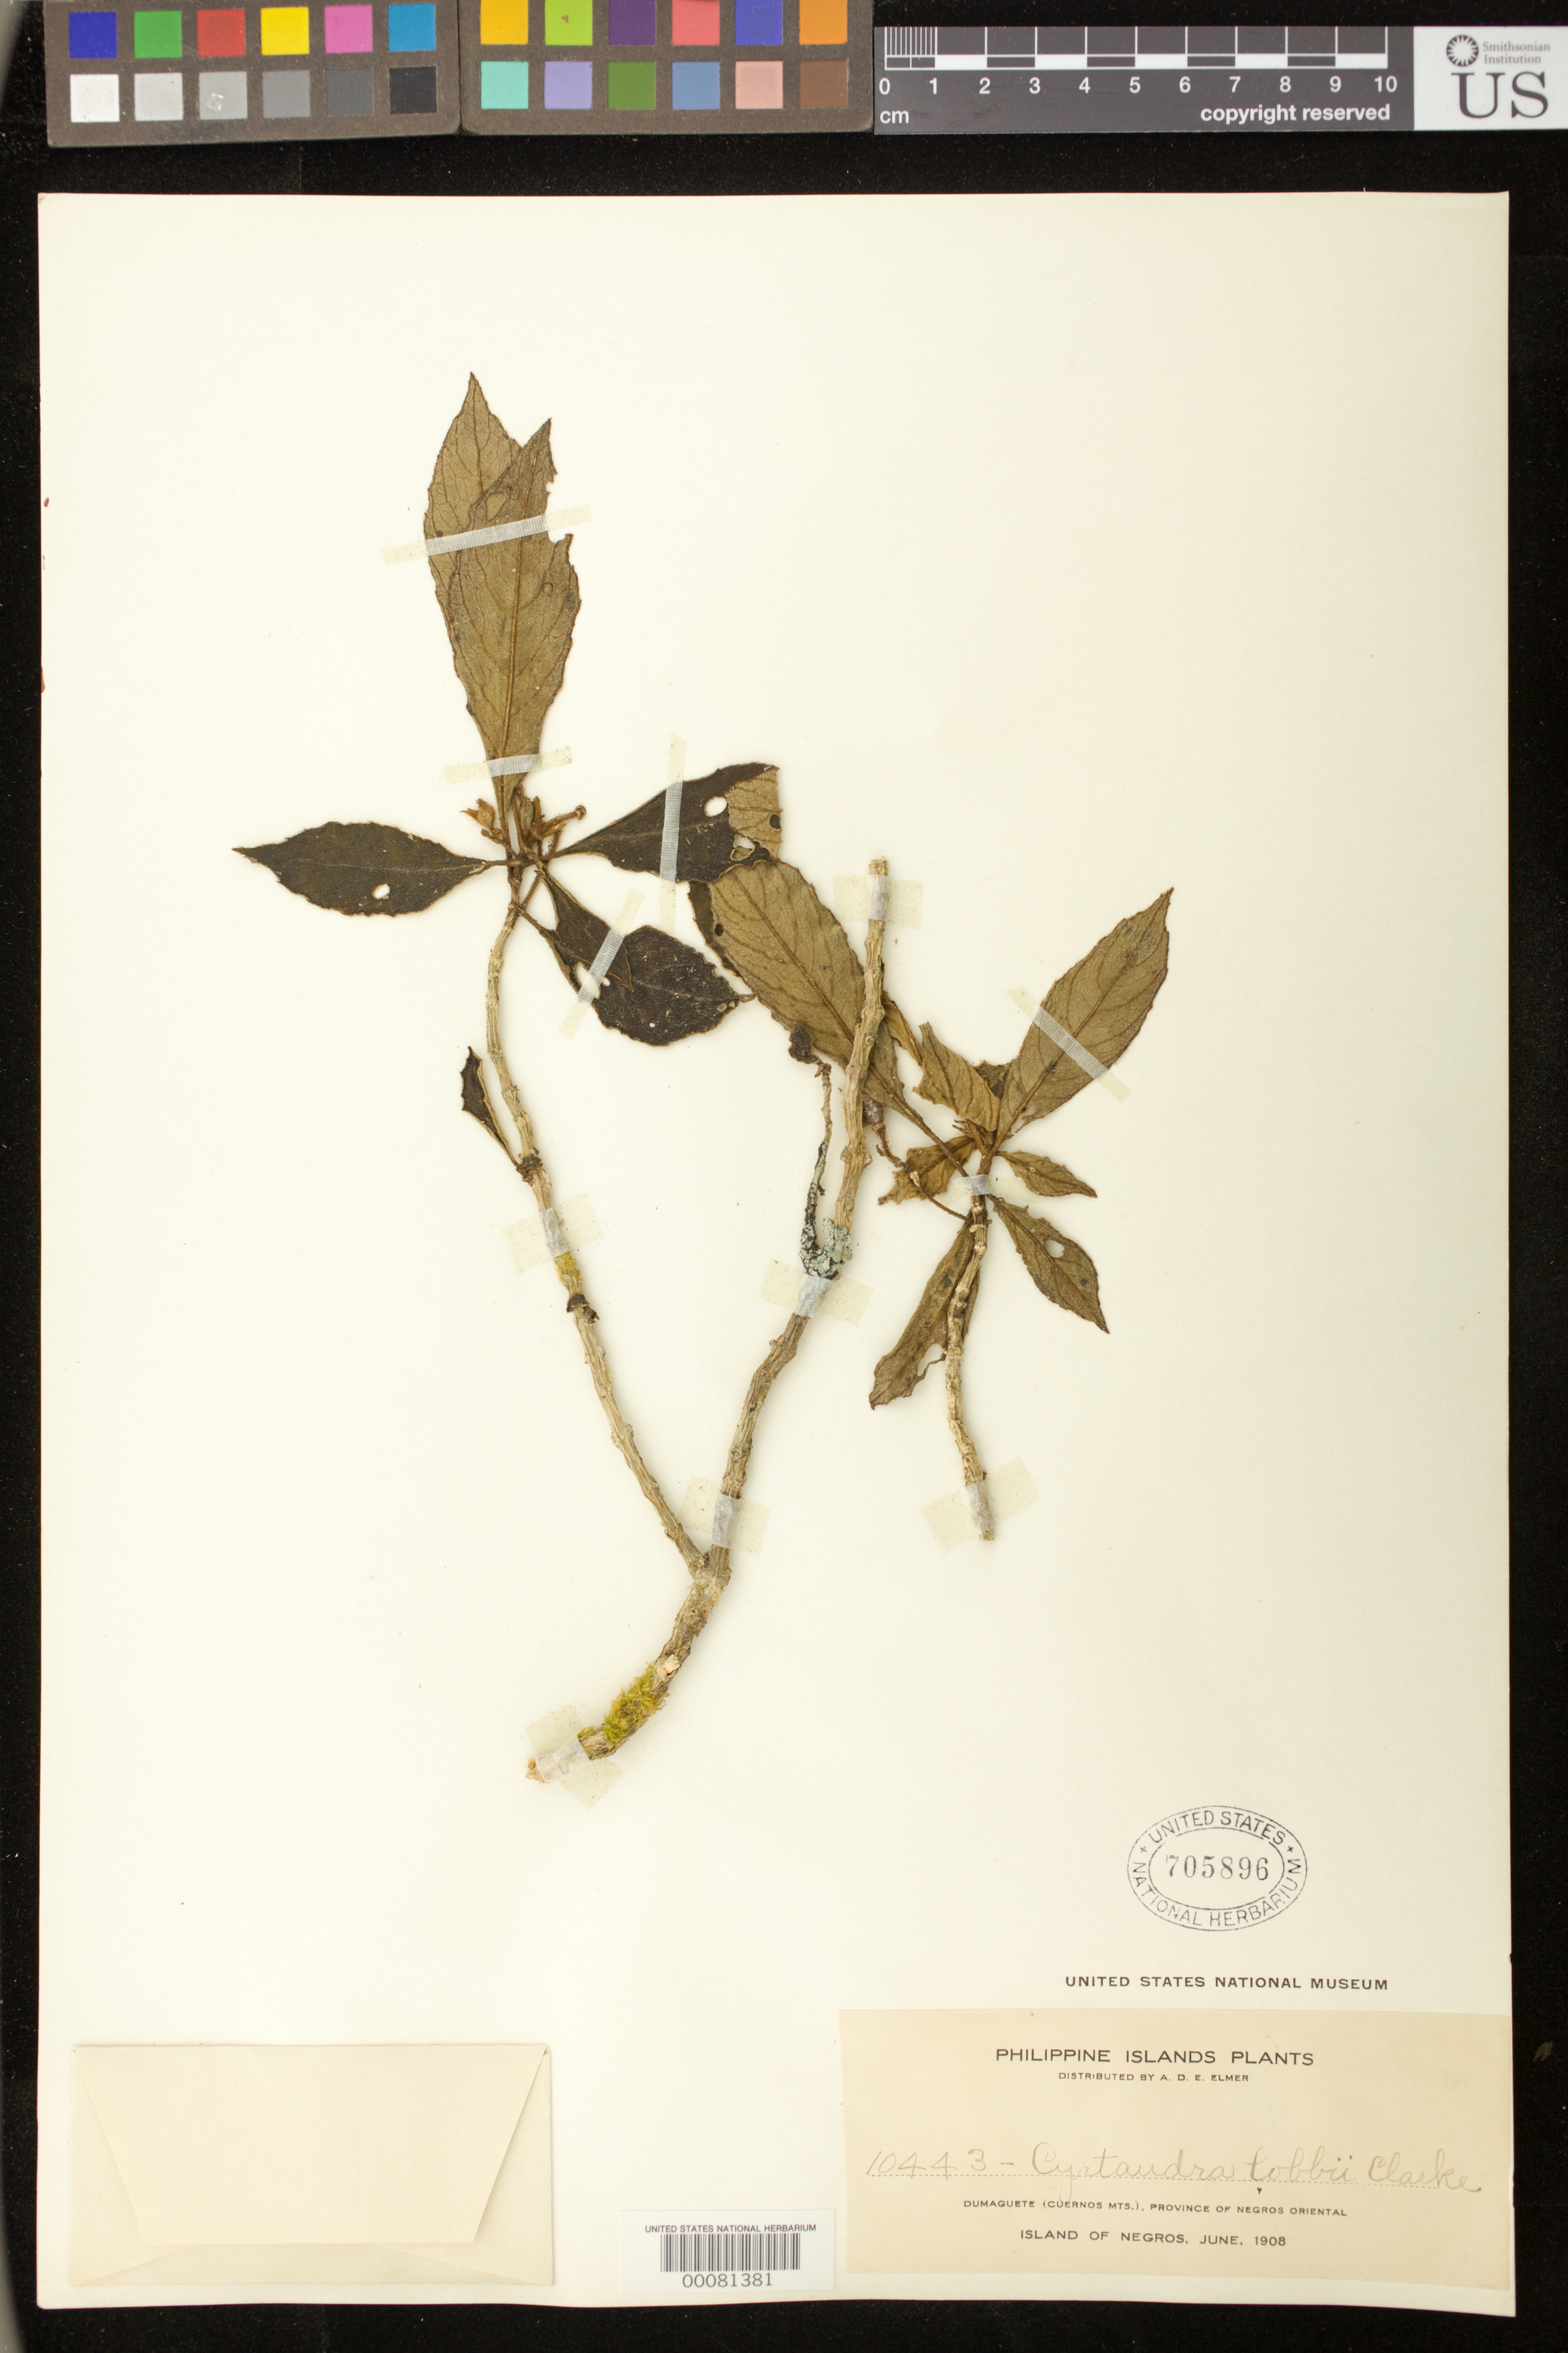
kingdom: Plantae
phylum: Tracheophyta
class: Magnoliopsida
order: Lamiales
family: Gesneriaceae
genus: Cyrtandra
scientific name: Cyrtandra lobbii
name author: C.B. Clarke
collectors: A. D. E. Elmer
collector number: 10443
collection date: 1908-06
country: Philippines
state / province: Central Visayas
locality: Dumaguete (Cuernos Mts.)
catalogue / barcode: US 705896